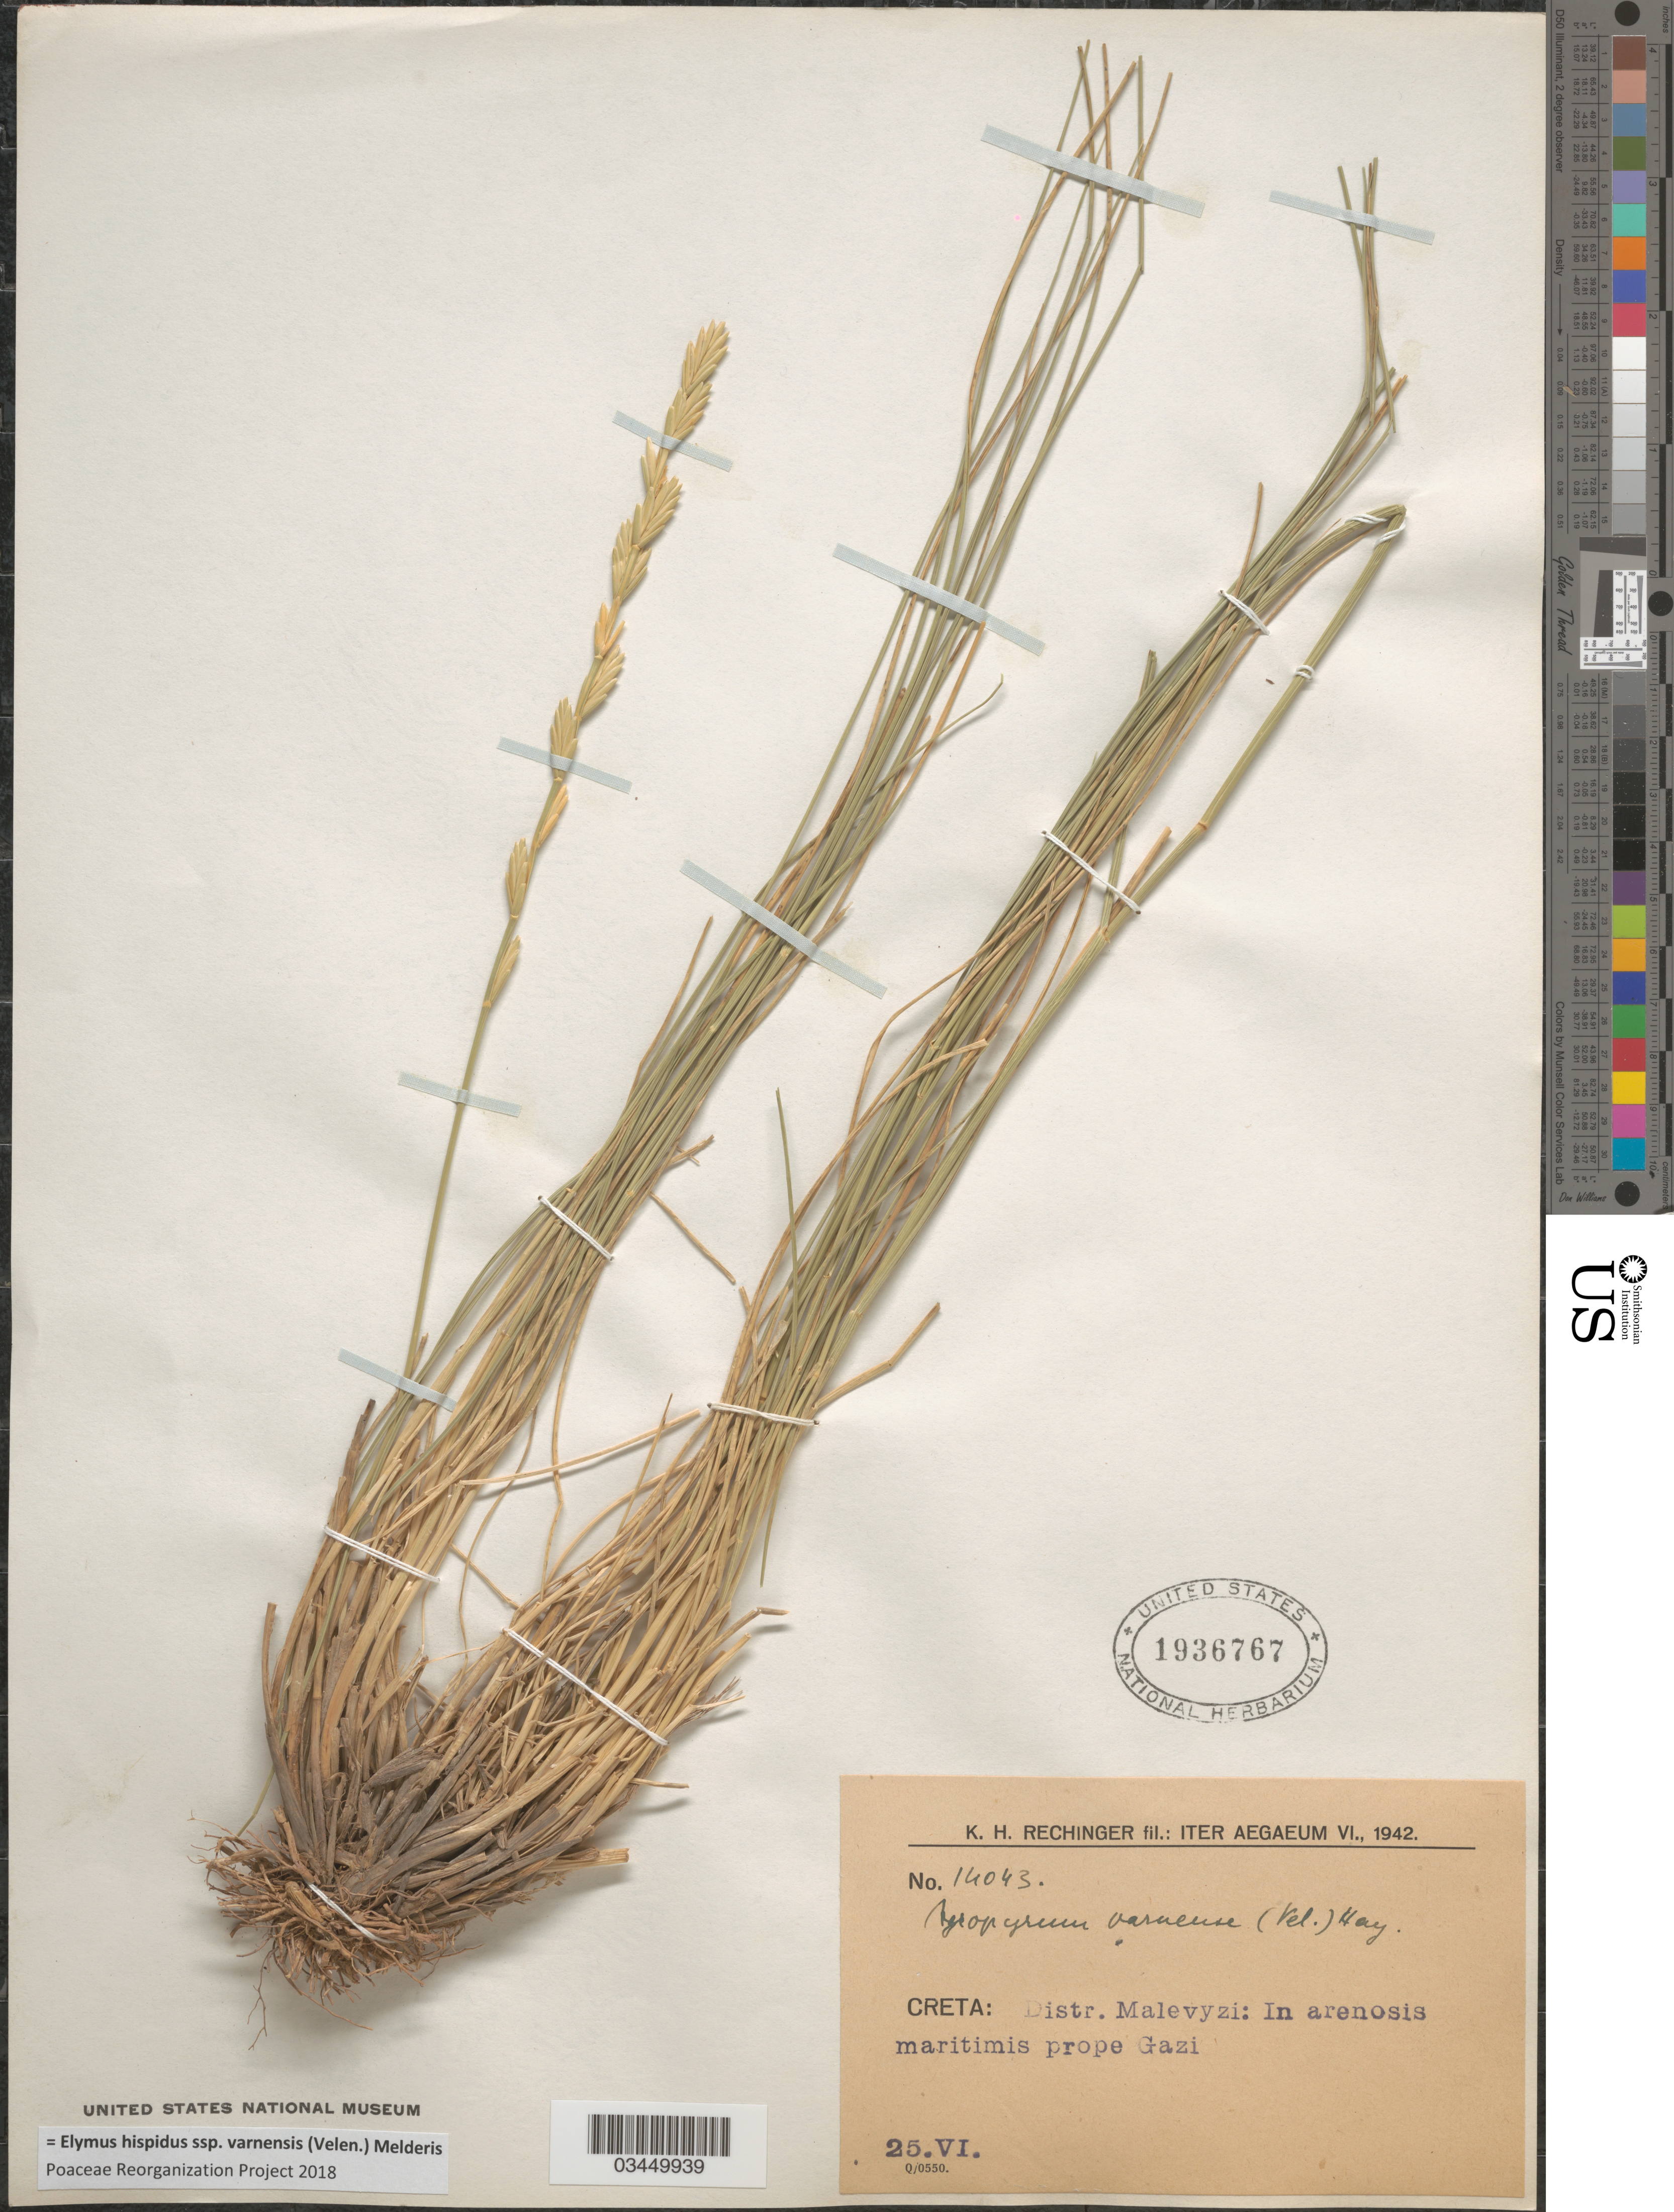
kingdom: Plantae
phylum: Tracheophyta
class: Liliopsida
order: Poales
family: Poaceae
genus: Elymus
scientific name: Elymus hispidus subsp. varnensis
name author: (Velen.) Melderis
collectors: K. H. Rechinger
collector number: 14043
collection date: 1942-06-25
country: Greece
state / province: Crete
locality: Iter Aegaeum VI., 1942. Creta: Distr. Malevyzi: In arenosis maritimis prope Gazi.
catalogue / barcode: US 1936767